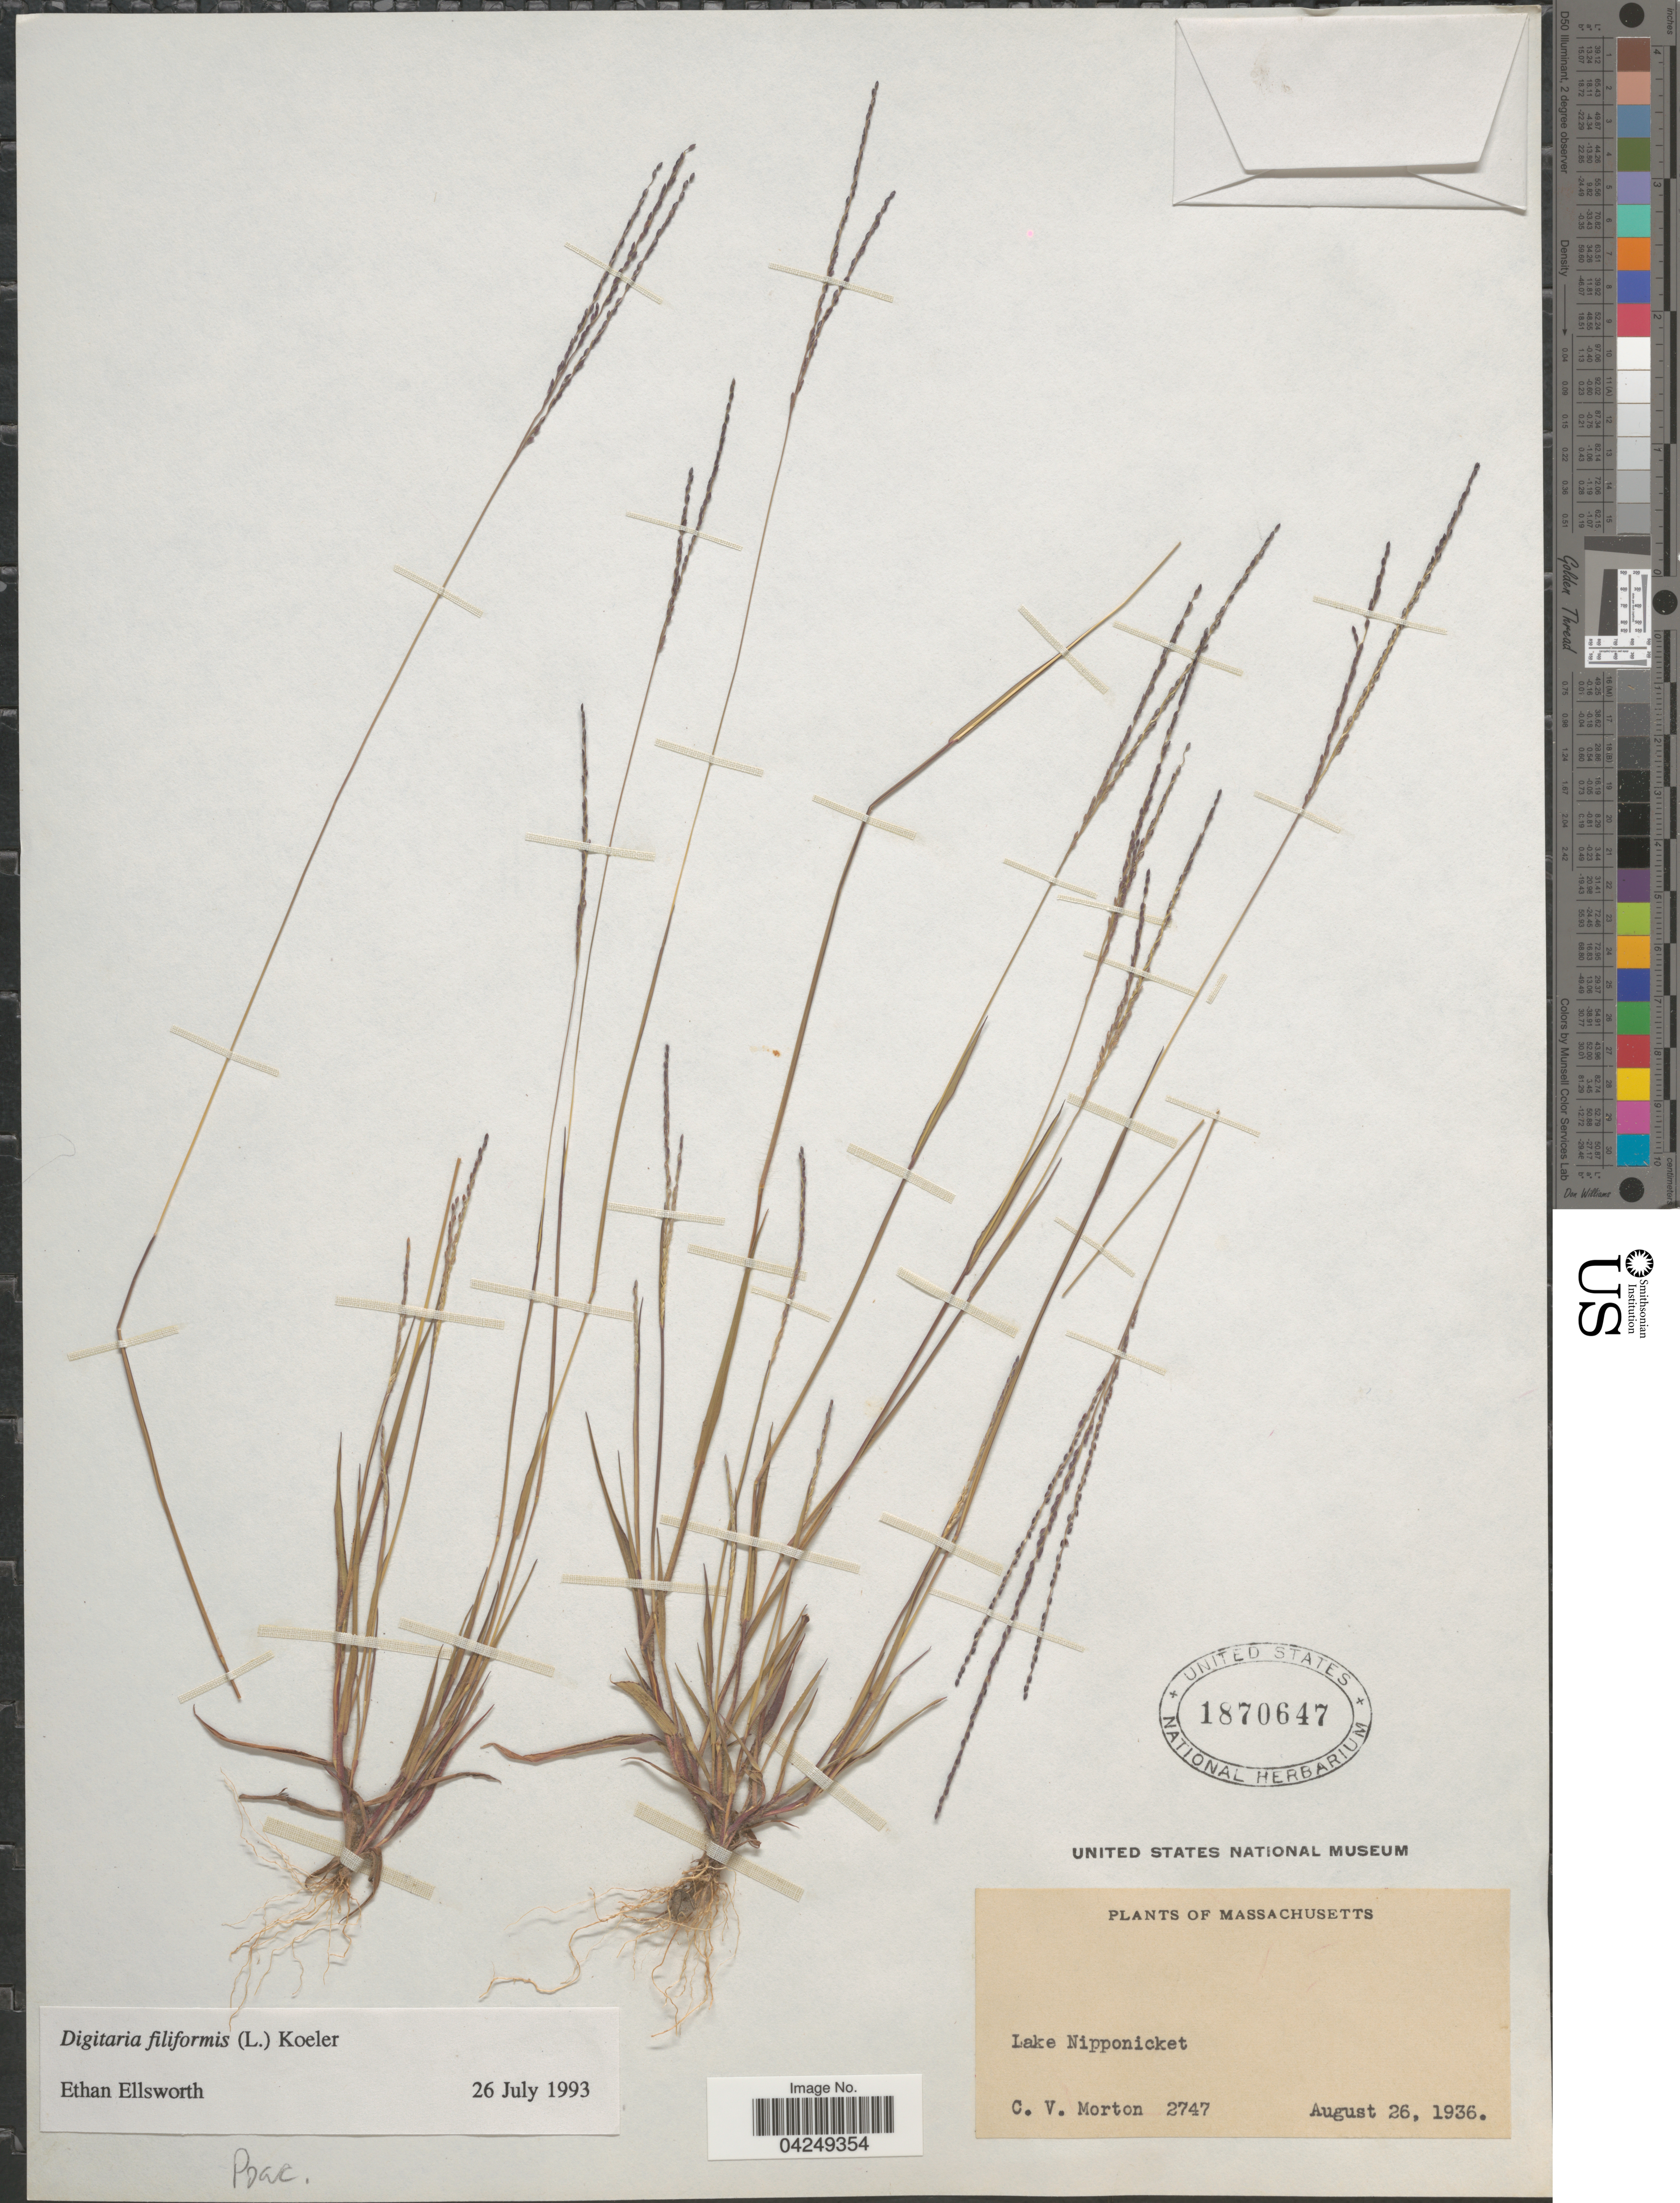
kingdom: Plantae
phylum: Tracheophyta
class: Liliopsida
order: Poales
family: Poaceae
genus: Digitaria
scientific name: Digitaria filiformis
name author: (L.) Koeler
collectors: C. V. Morton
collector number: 2747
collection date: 1936-08-26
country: United States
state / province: Massachusetts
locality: Lake Nipponicket.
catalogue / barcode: US 1870647